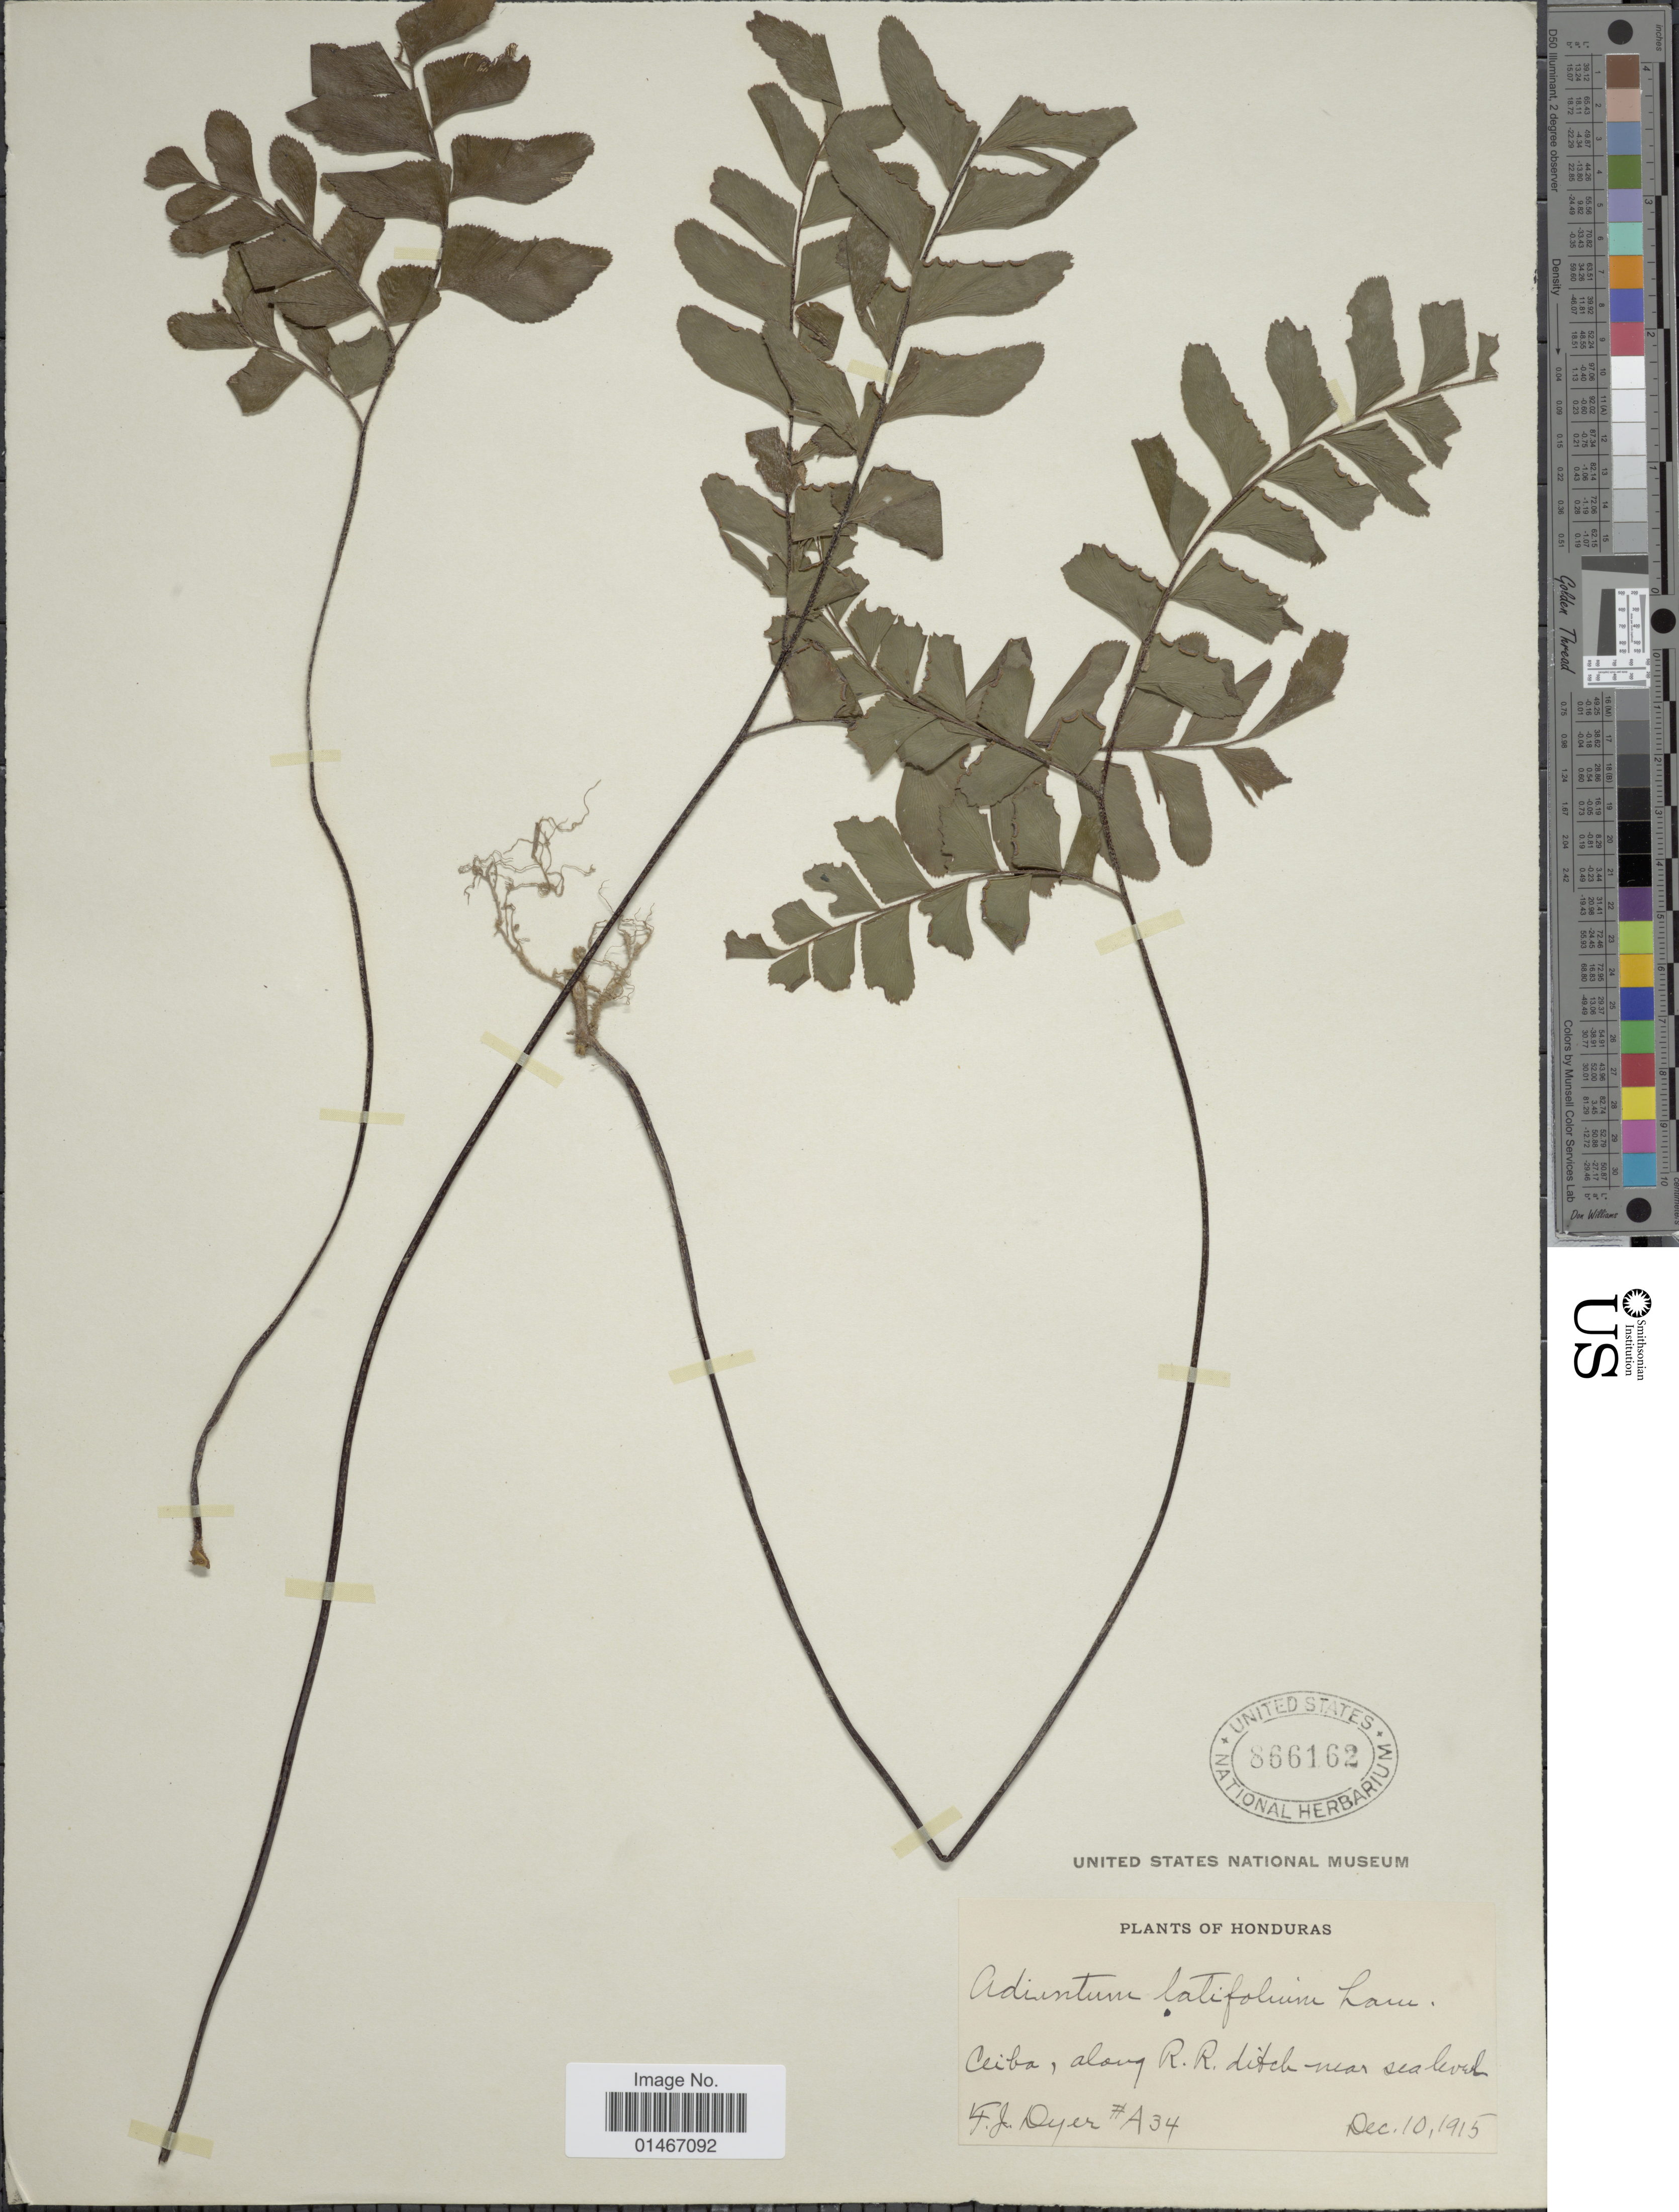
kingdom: Plantae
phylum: Tracheophyta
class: Polypodiopsida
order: Polypodiales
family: Pteridaceae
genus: Adiantum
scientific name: Adiantum latifolium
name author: Lam.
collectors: F. J. Dyer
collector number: A34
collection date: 1915-12-10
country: Puerto Rico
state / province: Ceiba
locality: Ceiba, along R.R. ditch.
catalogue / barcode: US 866162